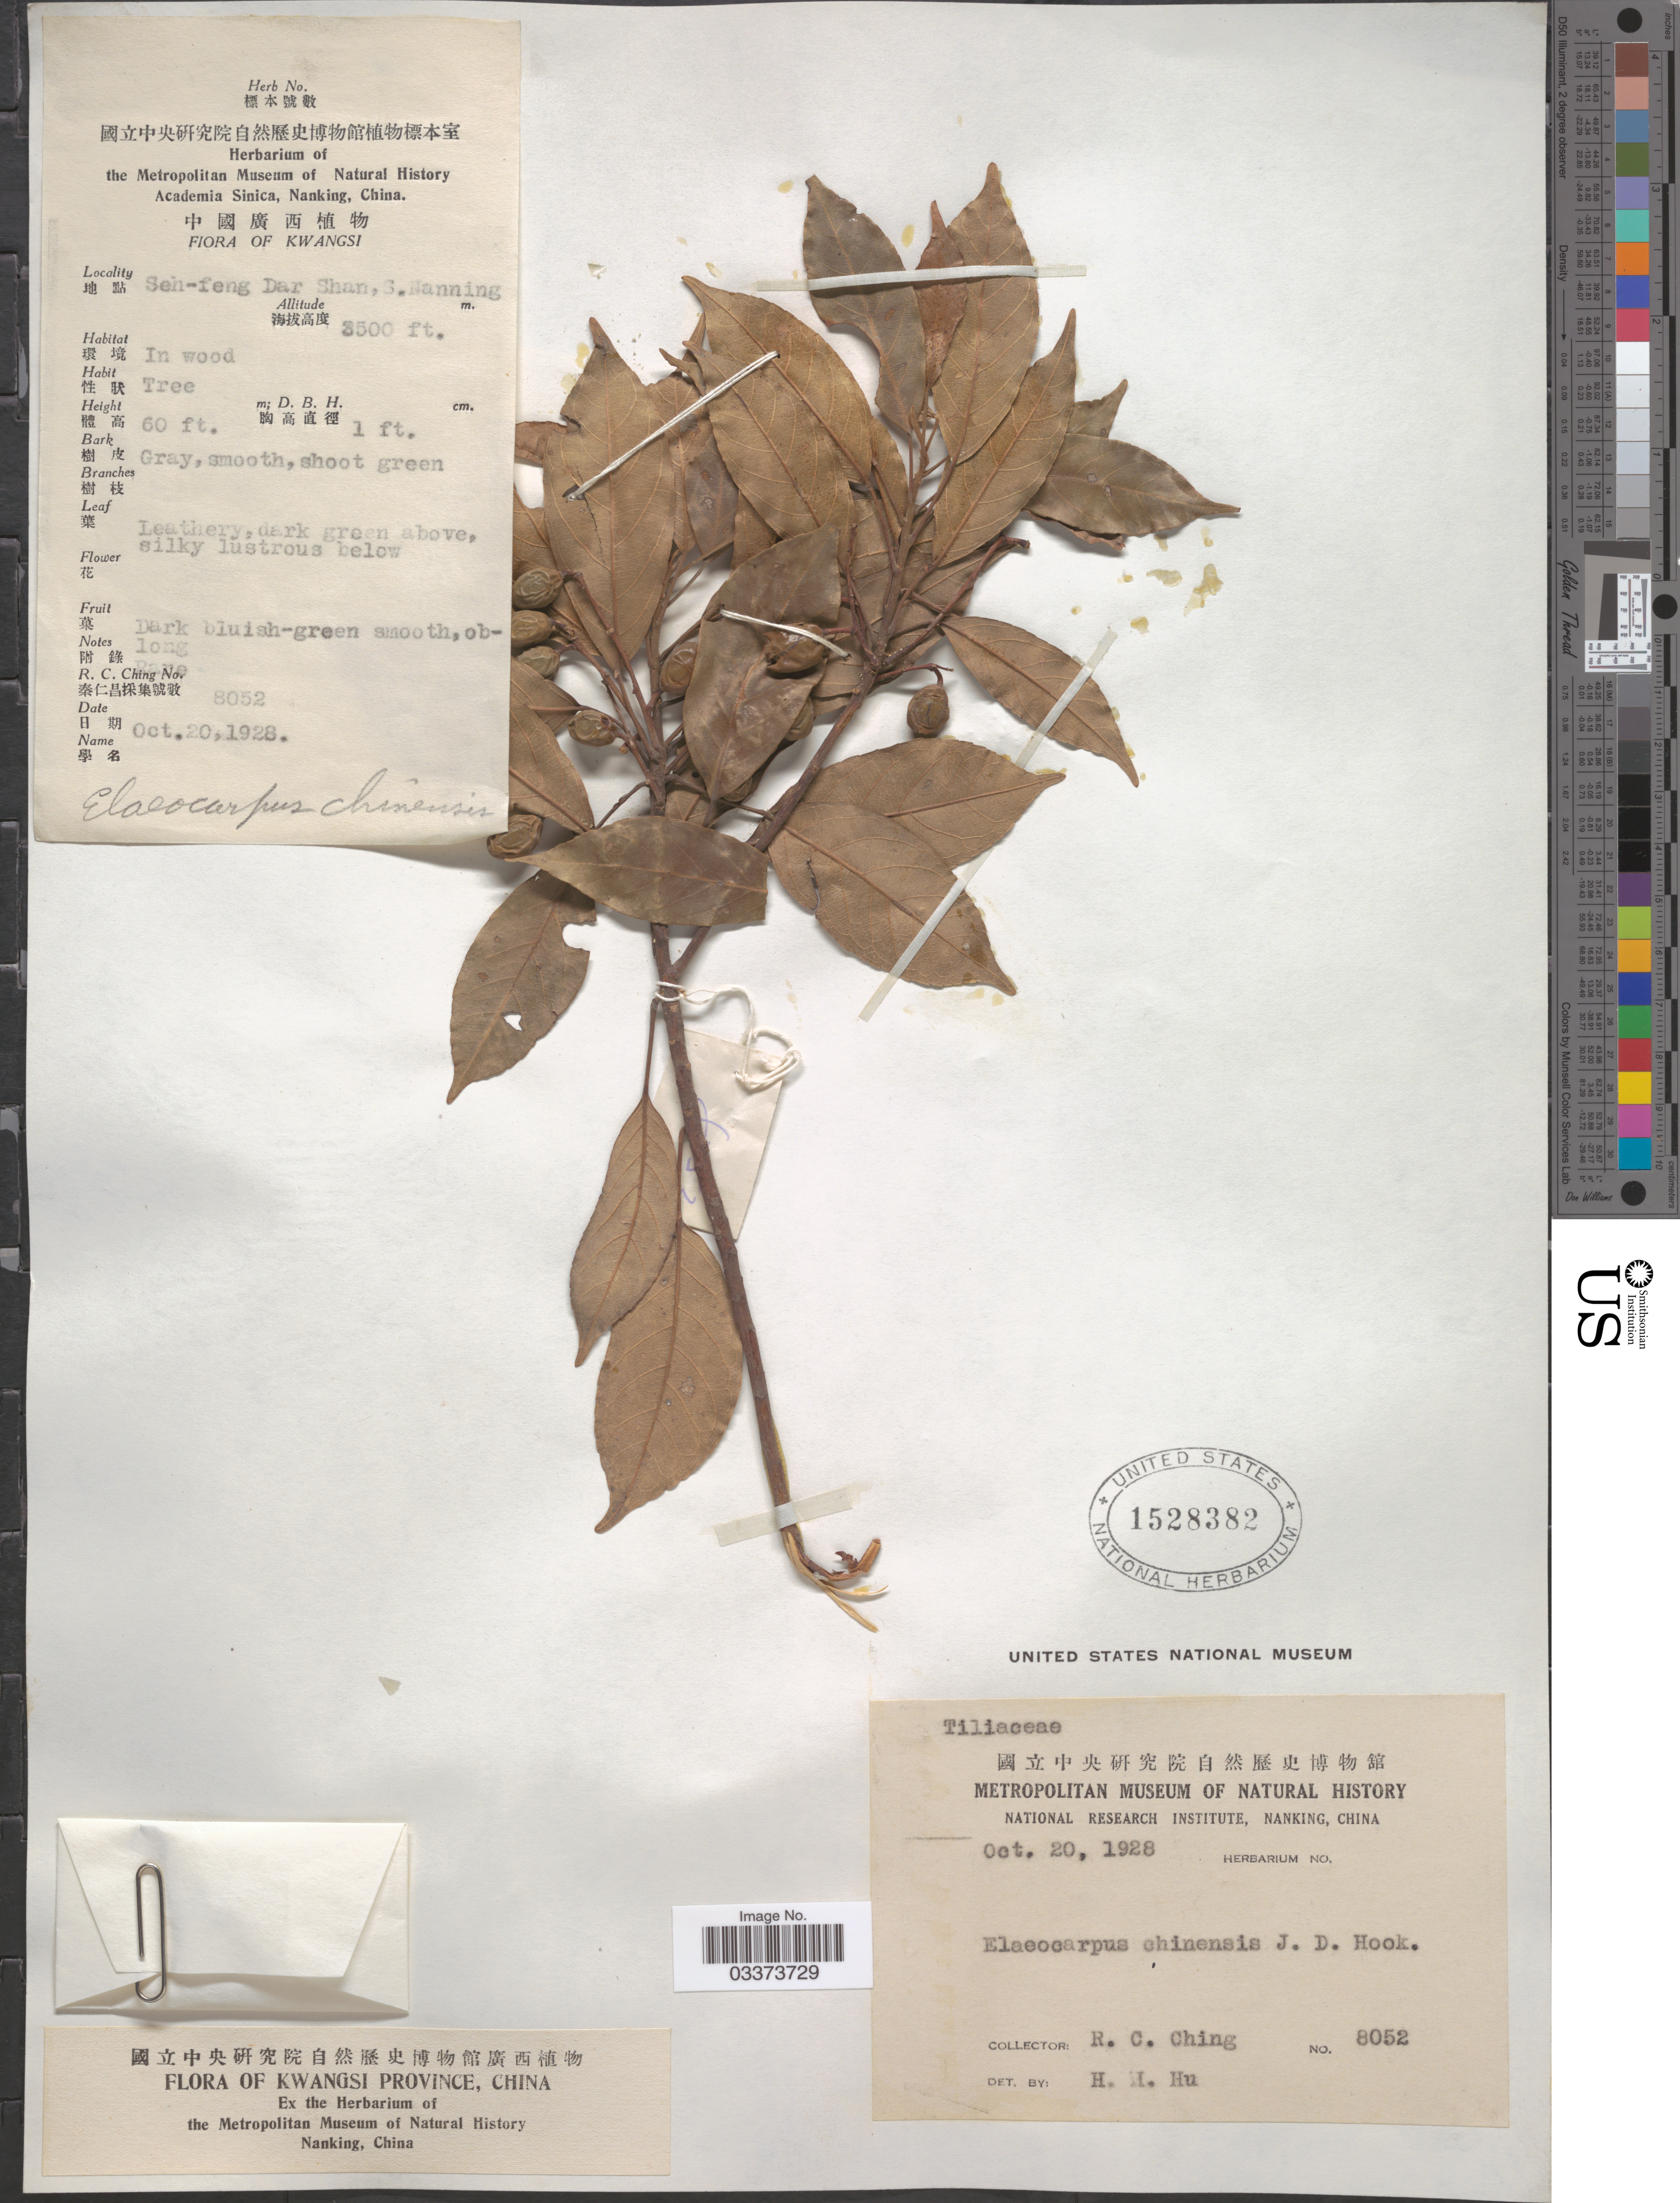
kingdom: Plantae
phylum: Tracheophyta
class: Magnoliopsida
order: Oxalidales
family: Elaeocarpaceae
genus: Elaeocarpus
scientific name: Elaeocarpus chinensis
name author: (A. Gray & Ch) Hook. f.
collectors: R. C. Ching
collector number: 8052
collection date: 1928-10-20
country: China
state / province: Guangxi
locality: Kwangsi Province, Seh-feng Dar Shan, S. Nanning.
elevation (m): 1067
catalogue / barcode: US 1528382